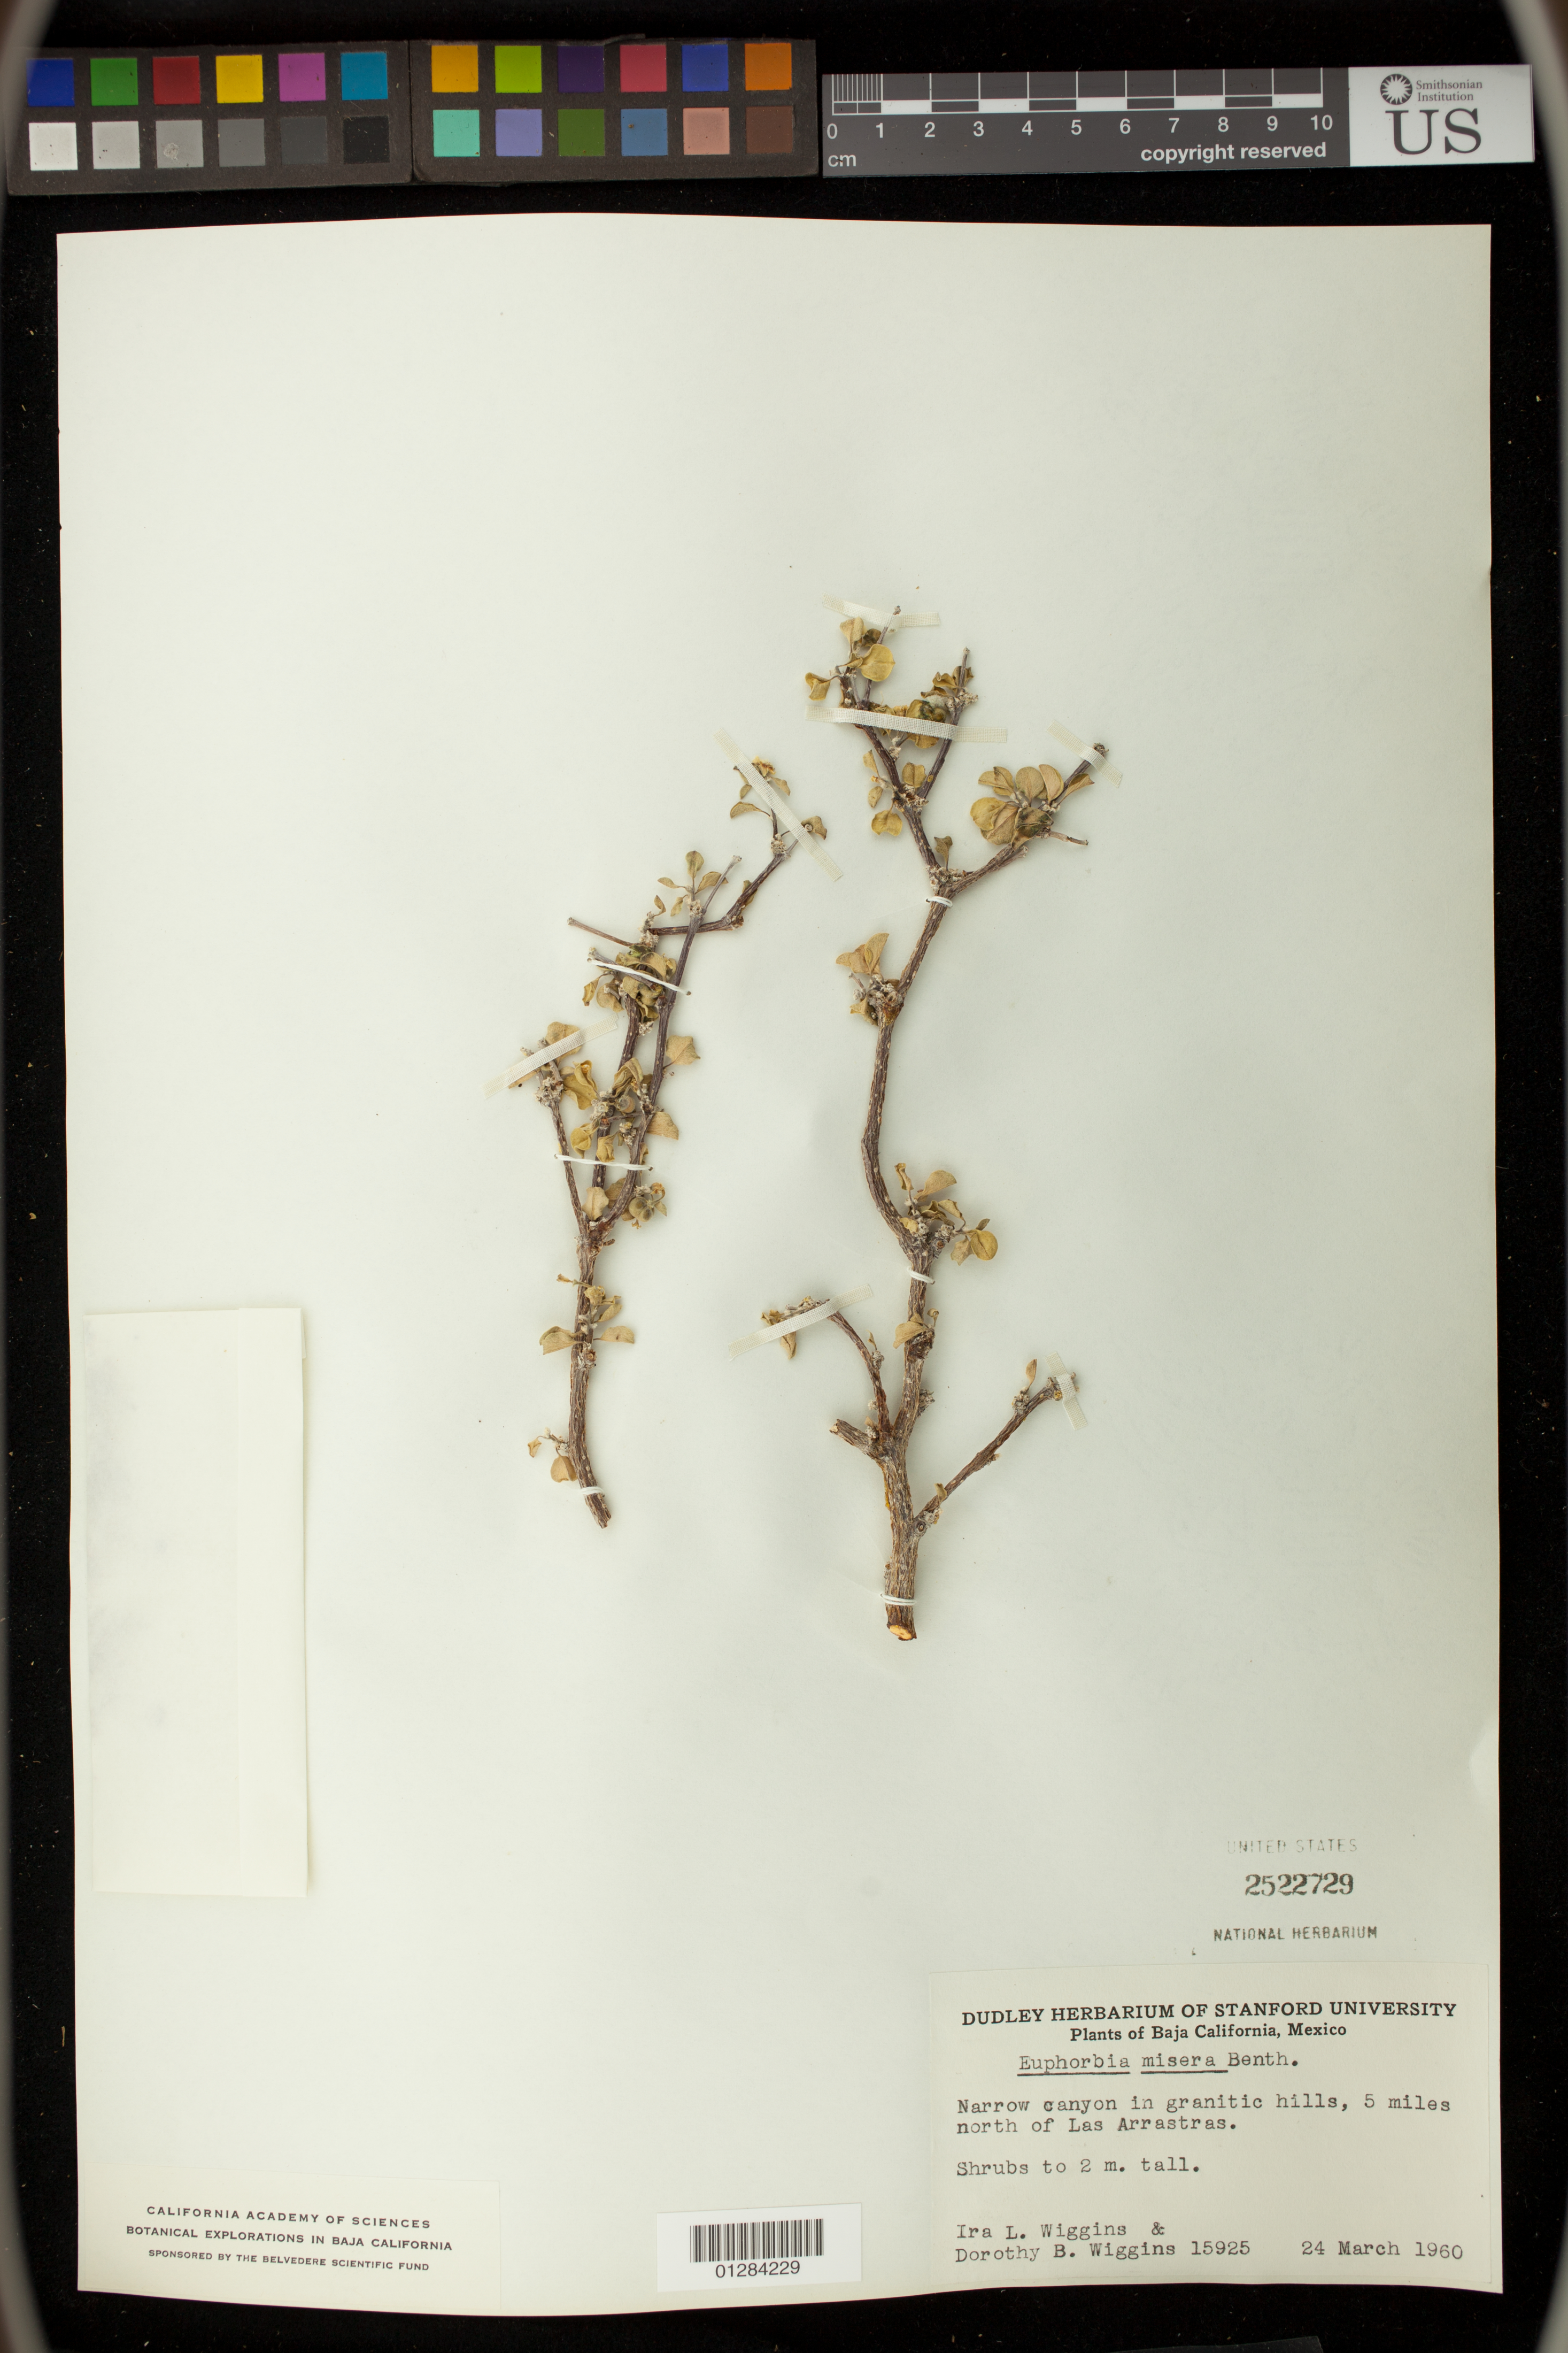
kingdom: Plantae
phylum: Tracheophyta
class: Magnoliopsida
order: Malpighiales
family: Euphorbiaceae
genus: Euphorbia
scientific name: Euphorbia misera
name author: Benth.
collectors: I. L. Wiggins & D. B. Wiggins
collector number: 15925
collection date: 1960-03-24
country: Mexico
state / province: Baja California Norte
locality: in granitic hills, 5 miles N of Las Arrastras.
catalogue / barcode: US 2522729